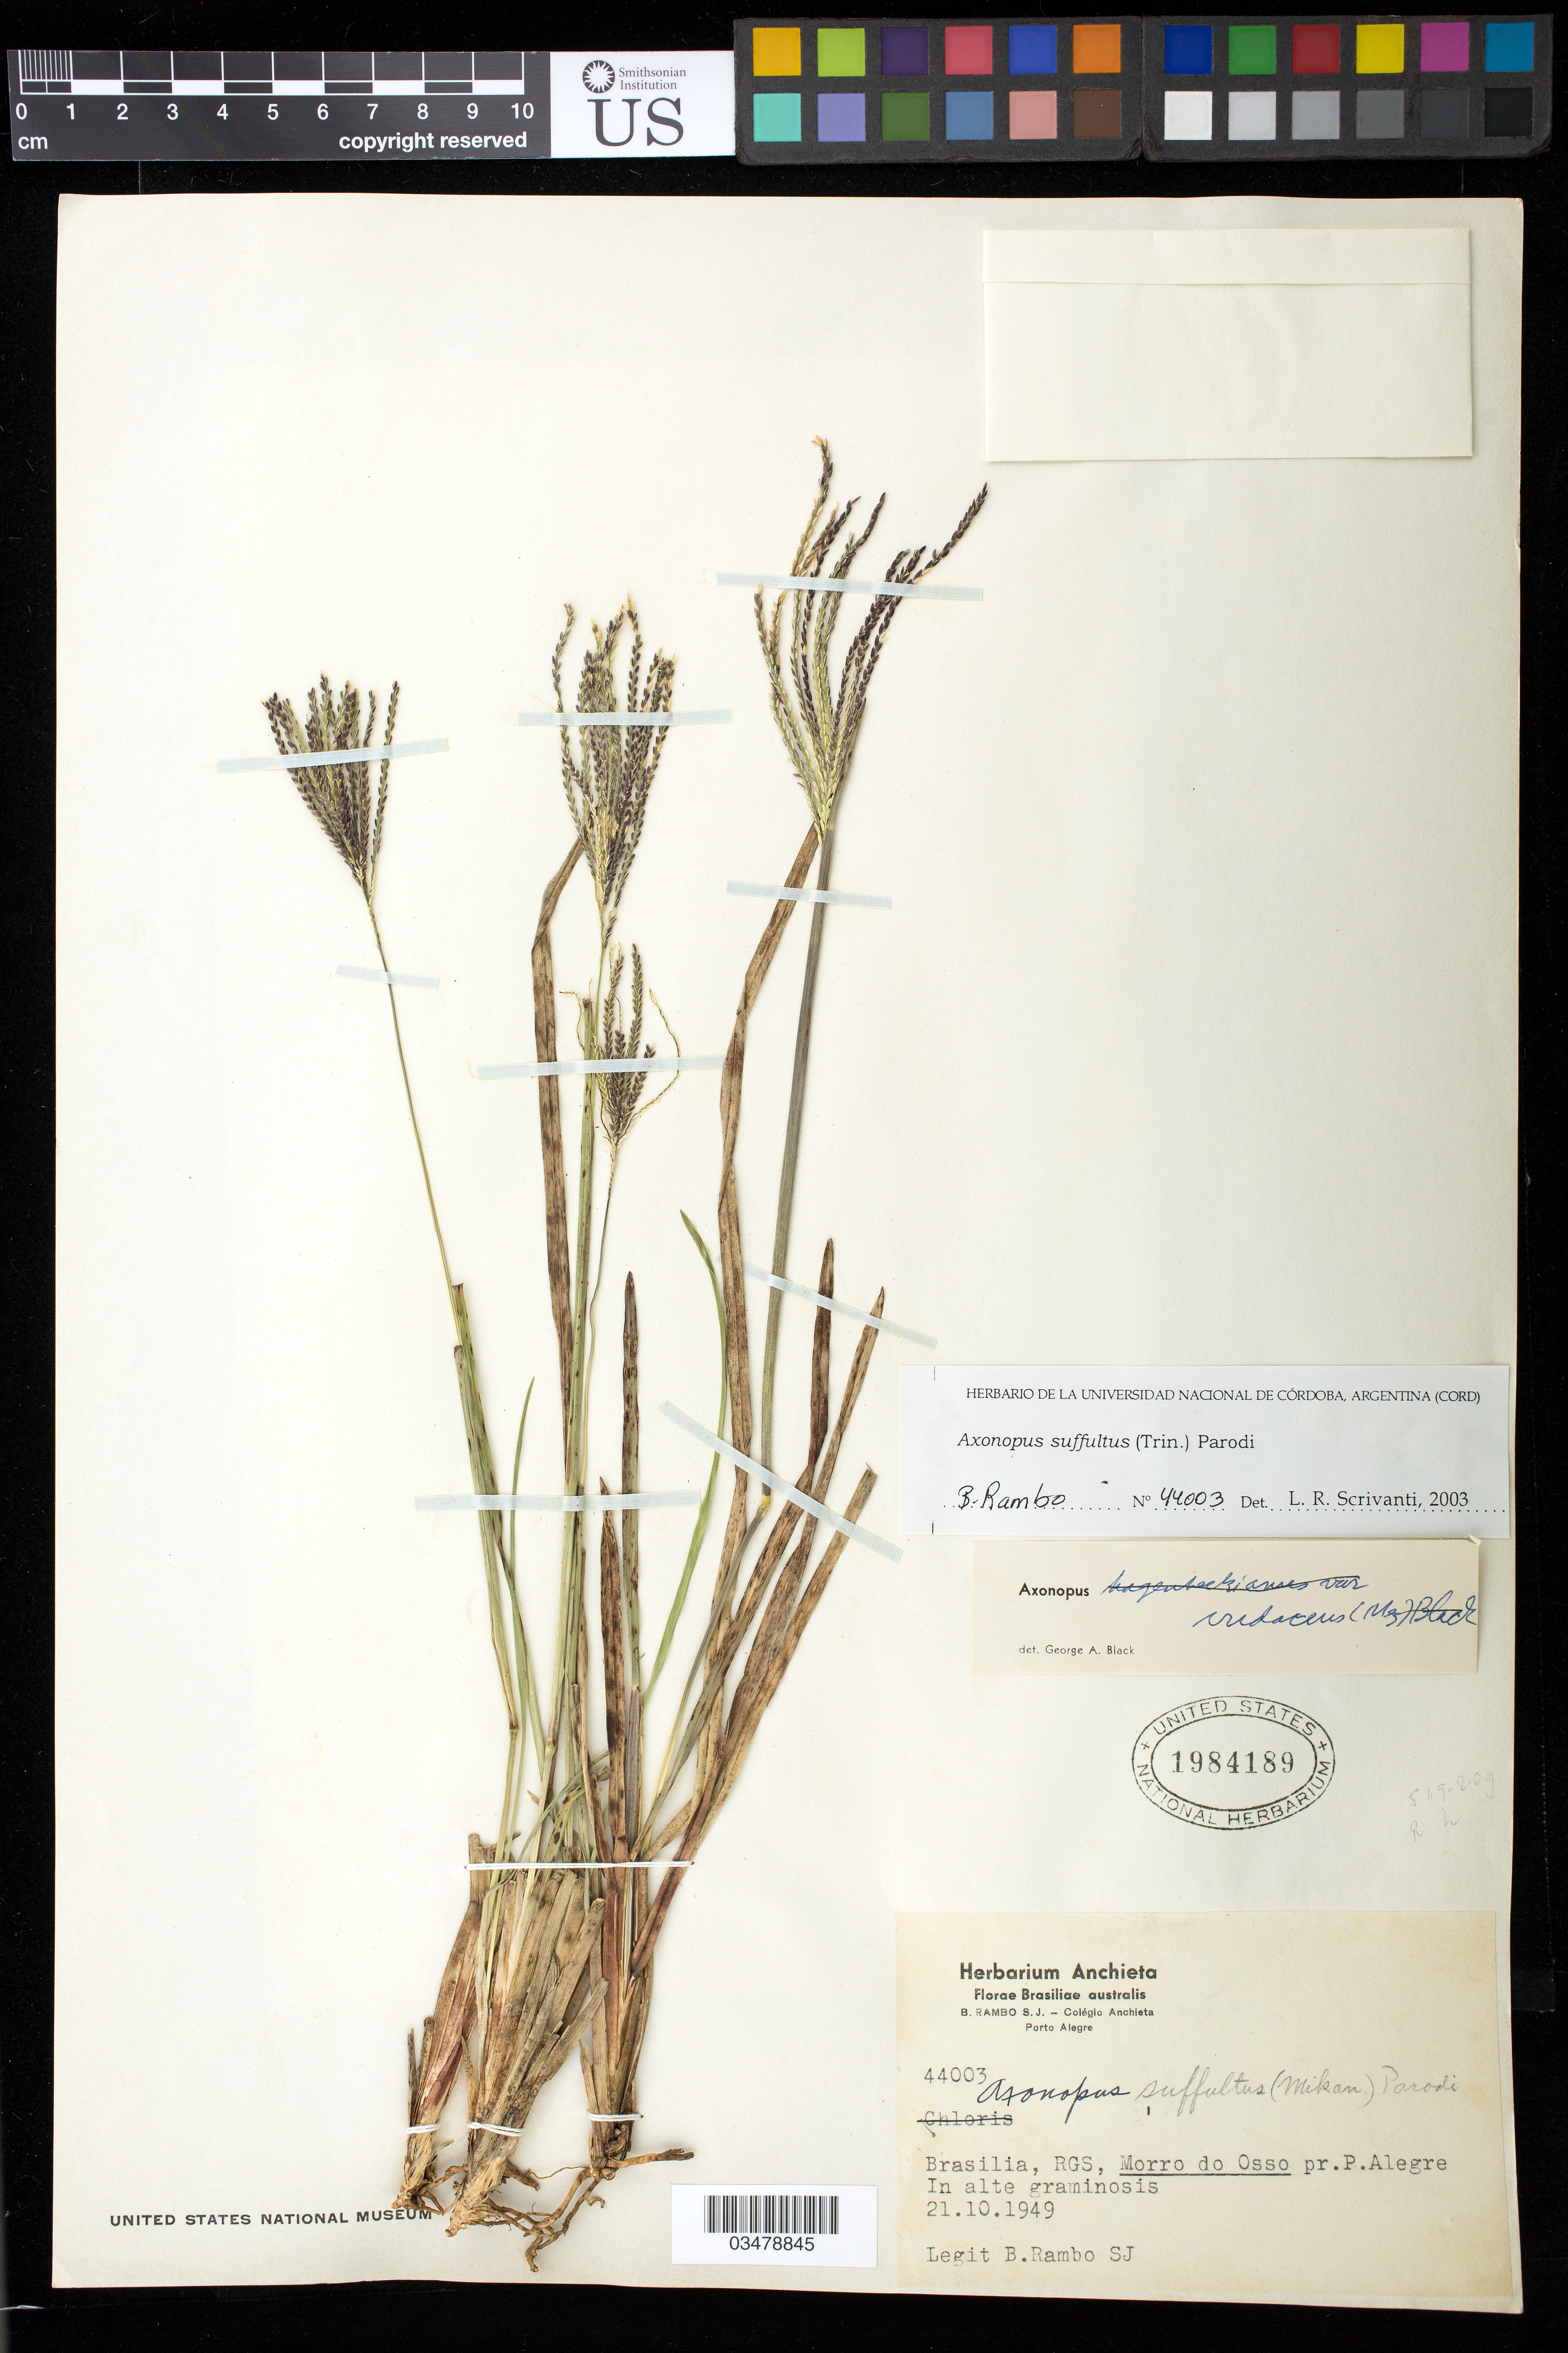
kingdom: Plantae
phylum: Tracheophyta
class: Liliopsida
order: Poales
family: Poaceae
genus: Axonopus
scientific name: Axonopus suffultus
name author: (Nees) Kuhlm.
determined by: Scrivanti, L. R.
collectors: B. Rambo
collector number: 44003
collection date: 1949-10-21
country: Brazil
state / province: Rio Grande do Sul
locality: Brasiliae australis. Morro do Osso pr.P.Alegre.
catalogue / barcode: US 1984189